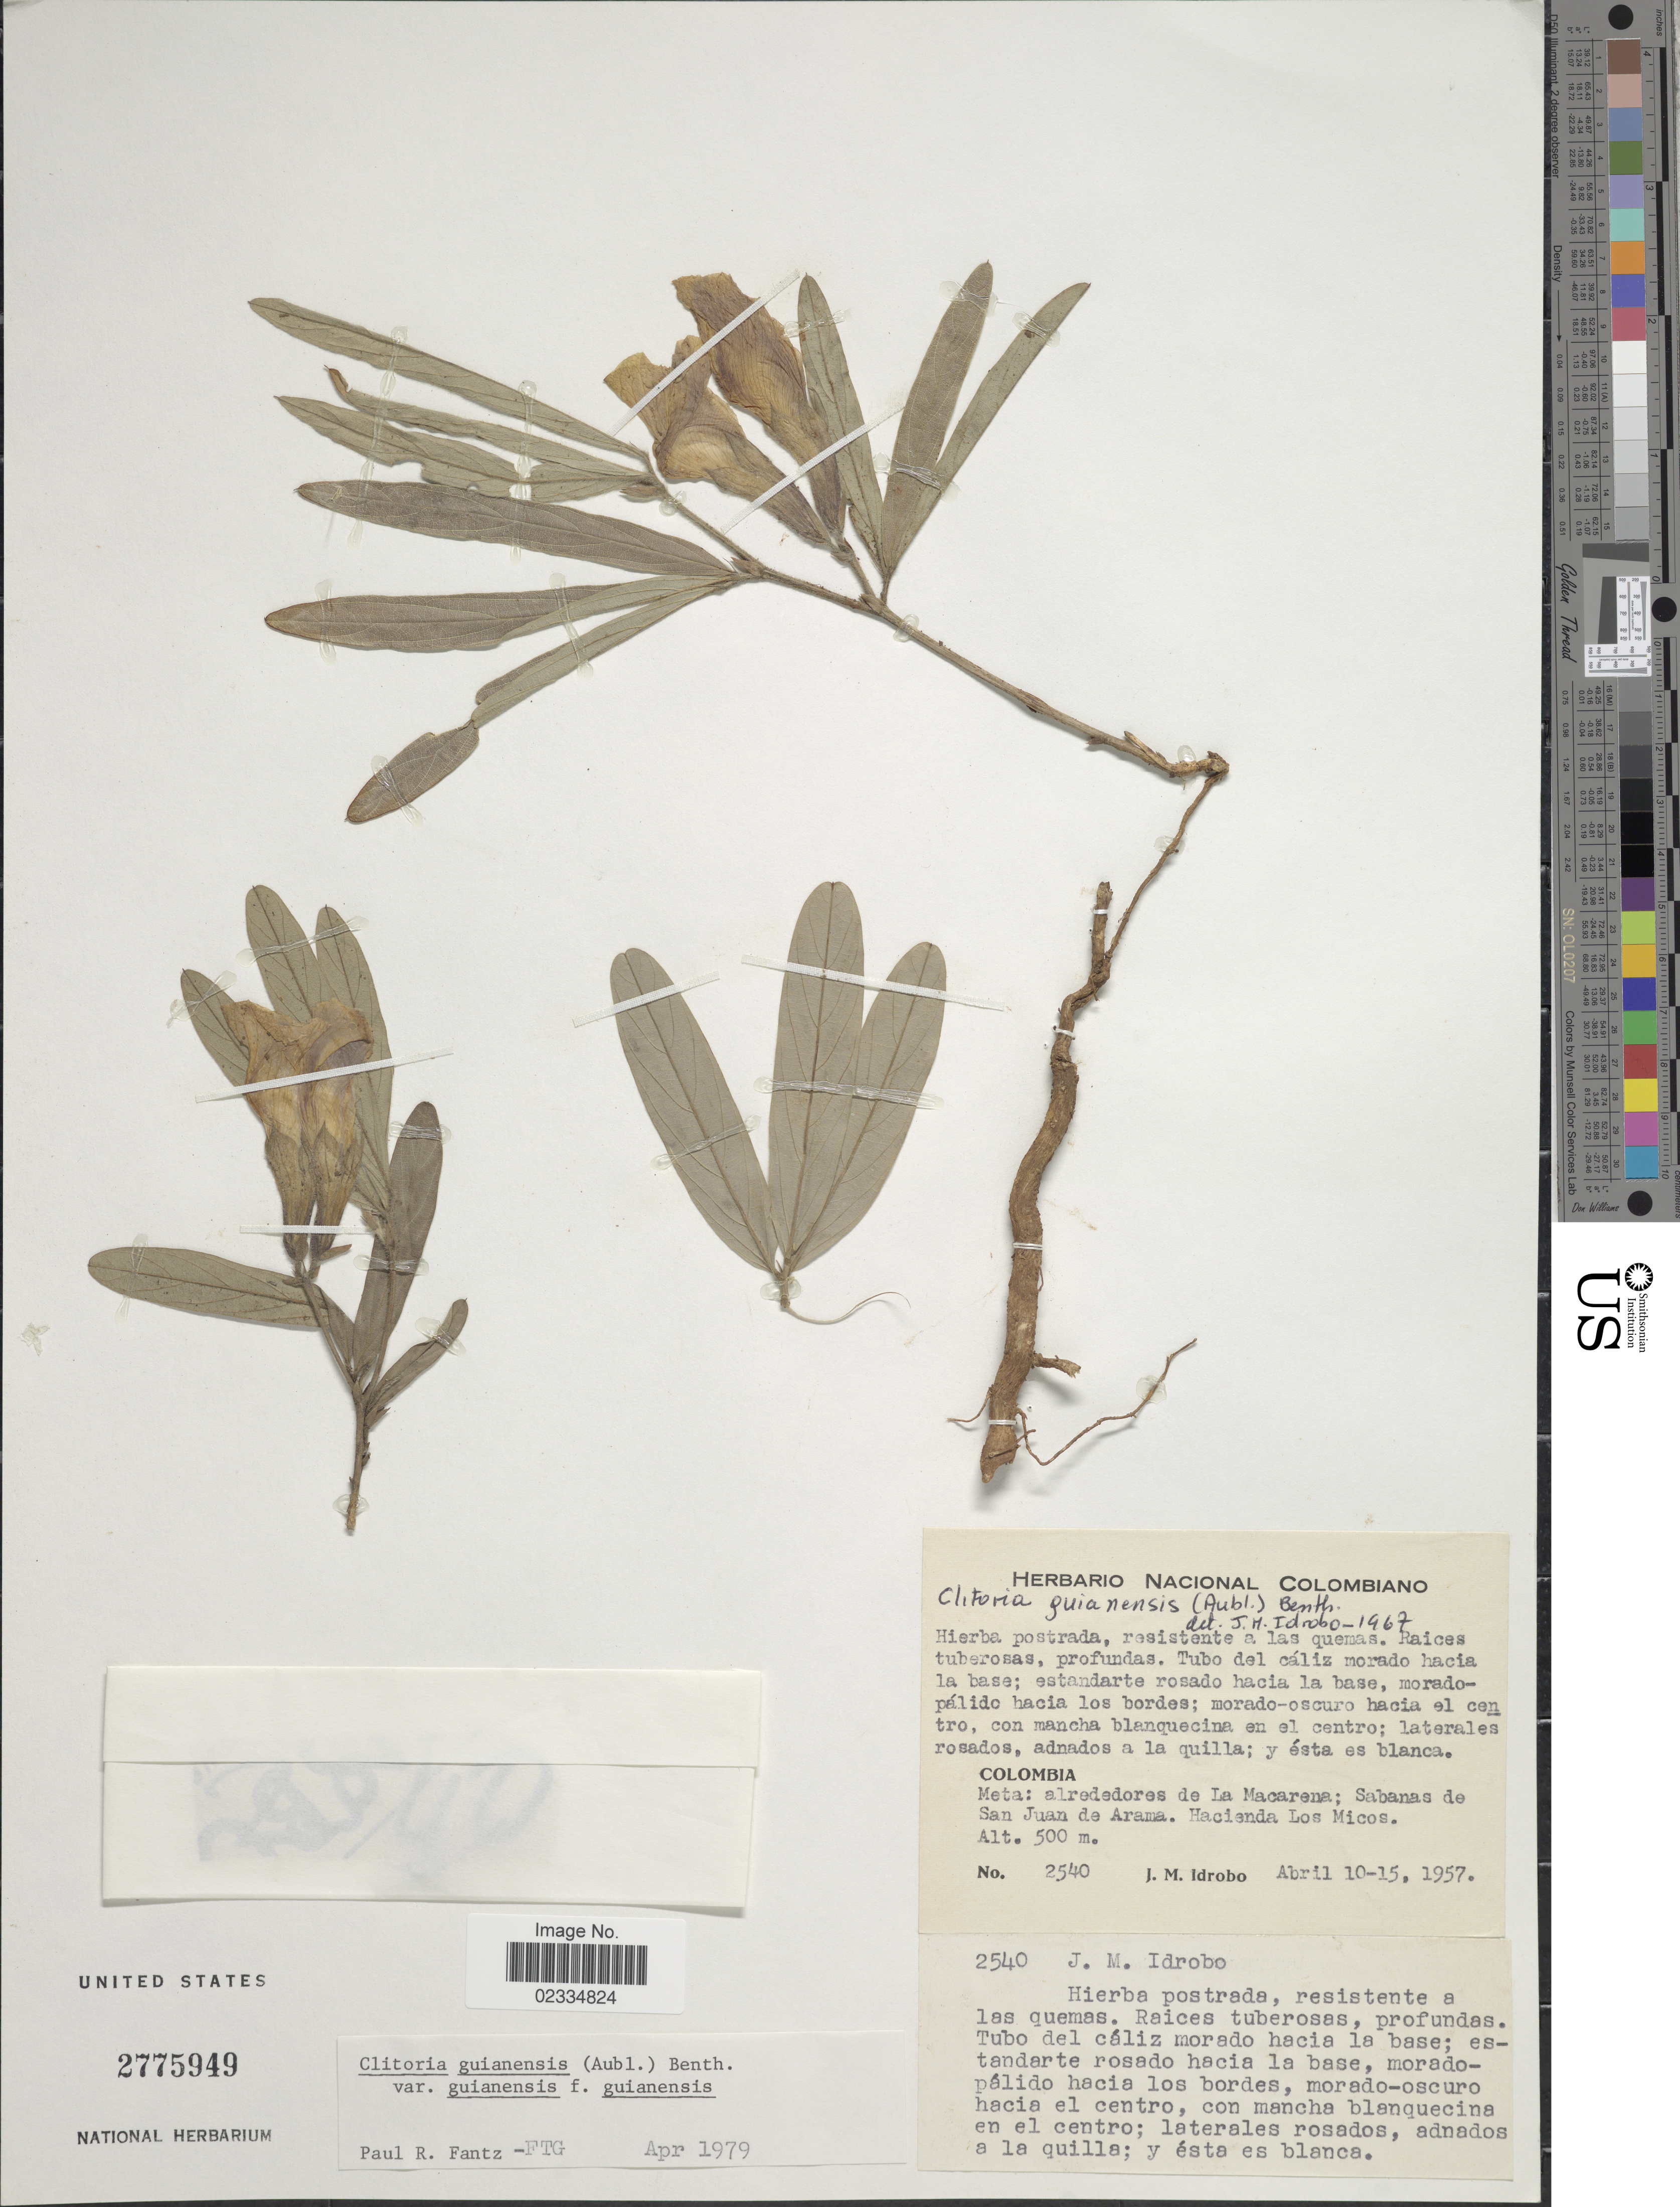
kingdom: Plantae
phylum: Tracheophyta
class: Magnoliopsida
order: Fabales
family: Fabaceae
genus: Clitoria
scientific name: Clitoria guianensis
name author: (Aubl.) Benth.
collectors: J. M. Idrobo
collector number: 2540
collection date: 1957-04-10/1957-04-15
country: Colombia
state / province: Meta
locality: Alrededores de La Macarena, Sabanas de San Juan de Arama, Hacienda Los Micos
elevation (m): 500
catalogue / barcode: US 2775949